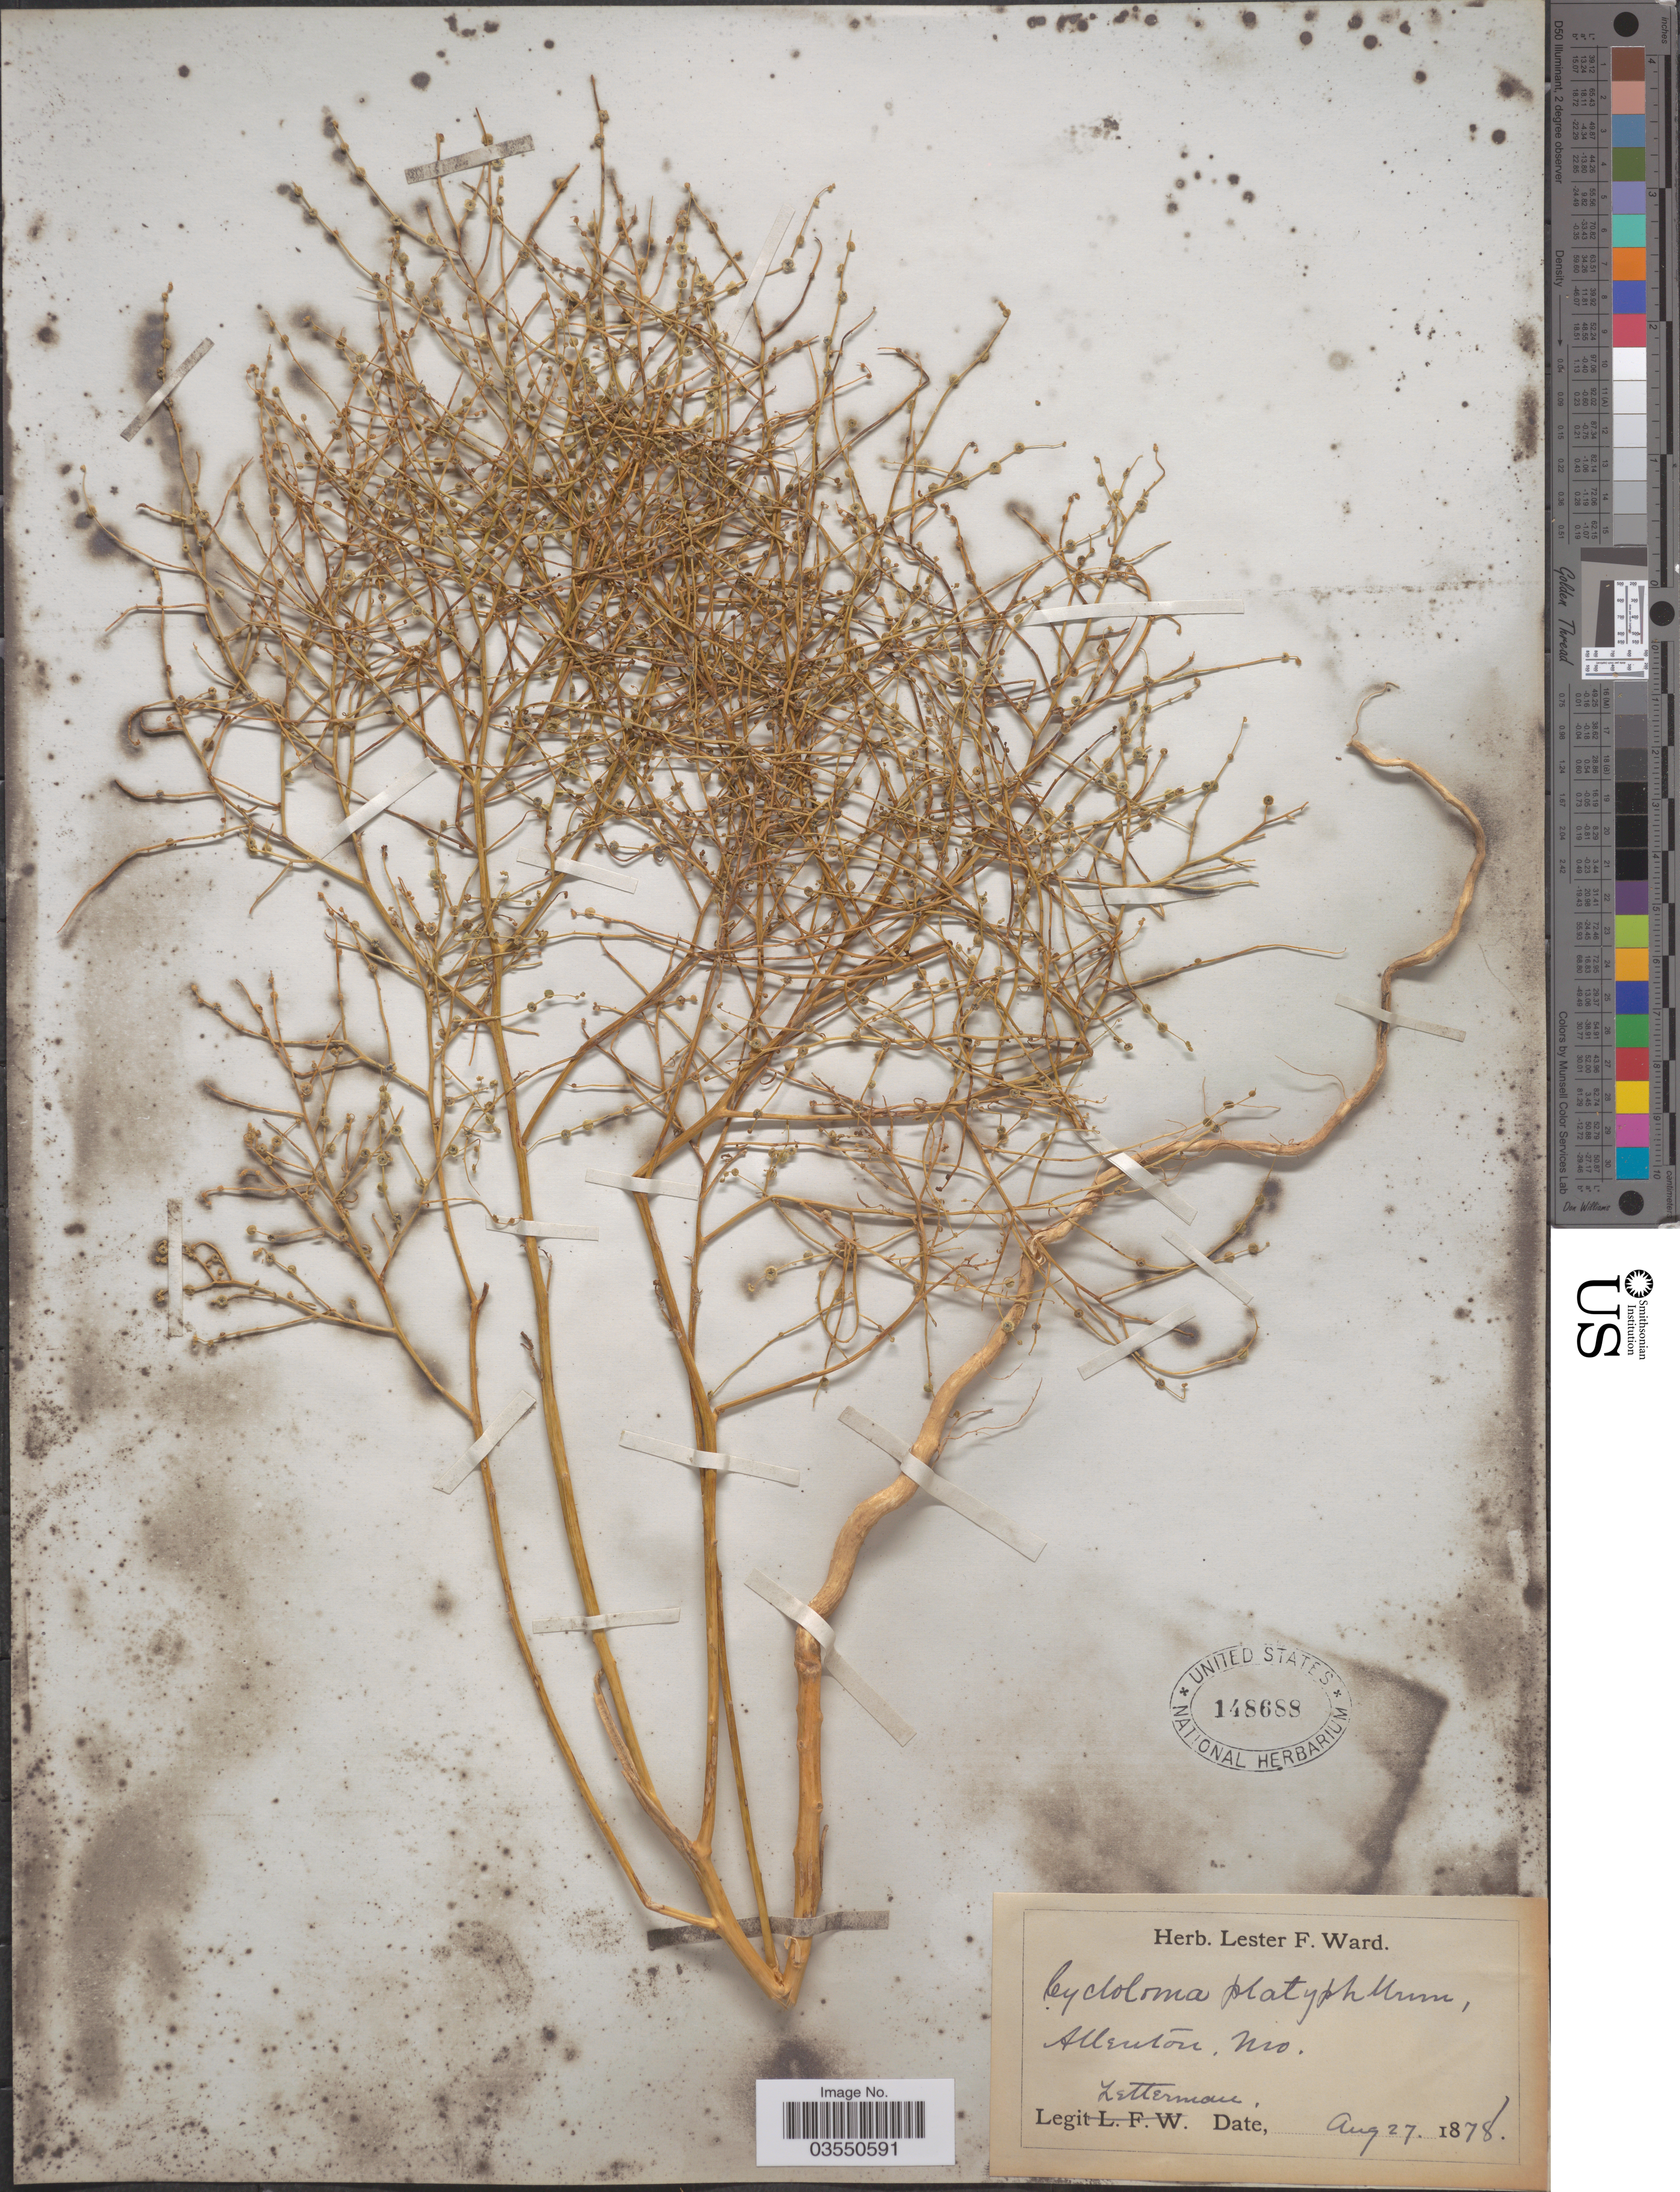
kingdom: Plantae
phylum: Tracheophyta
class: Magnoliopsida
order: Caryophyllales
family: Amaranthaceae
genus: Dysphania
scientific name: Dysphania atriplicifolia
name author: (Spreng.) G. Kadereit et al.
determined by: U.S. National Herbarium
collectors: Letterman, --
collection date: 1878-08-27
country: United States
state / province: Missouri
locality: Allenton.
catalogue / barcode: US 148688